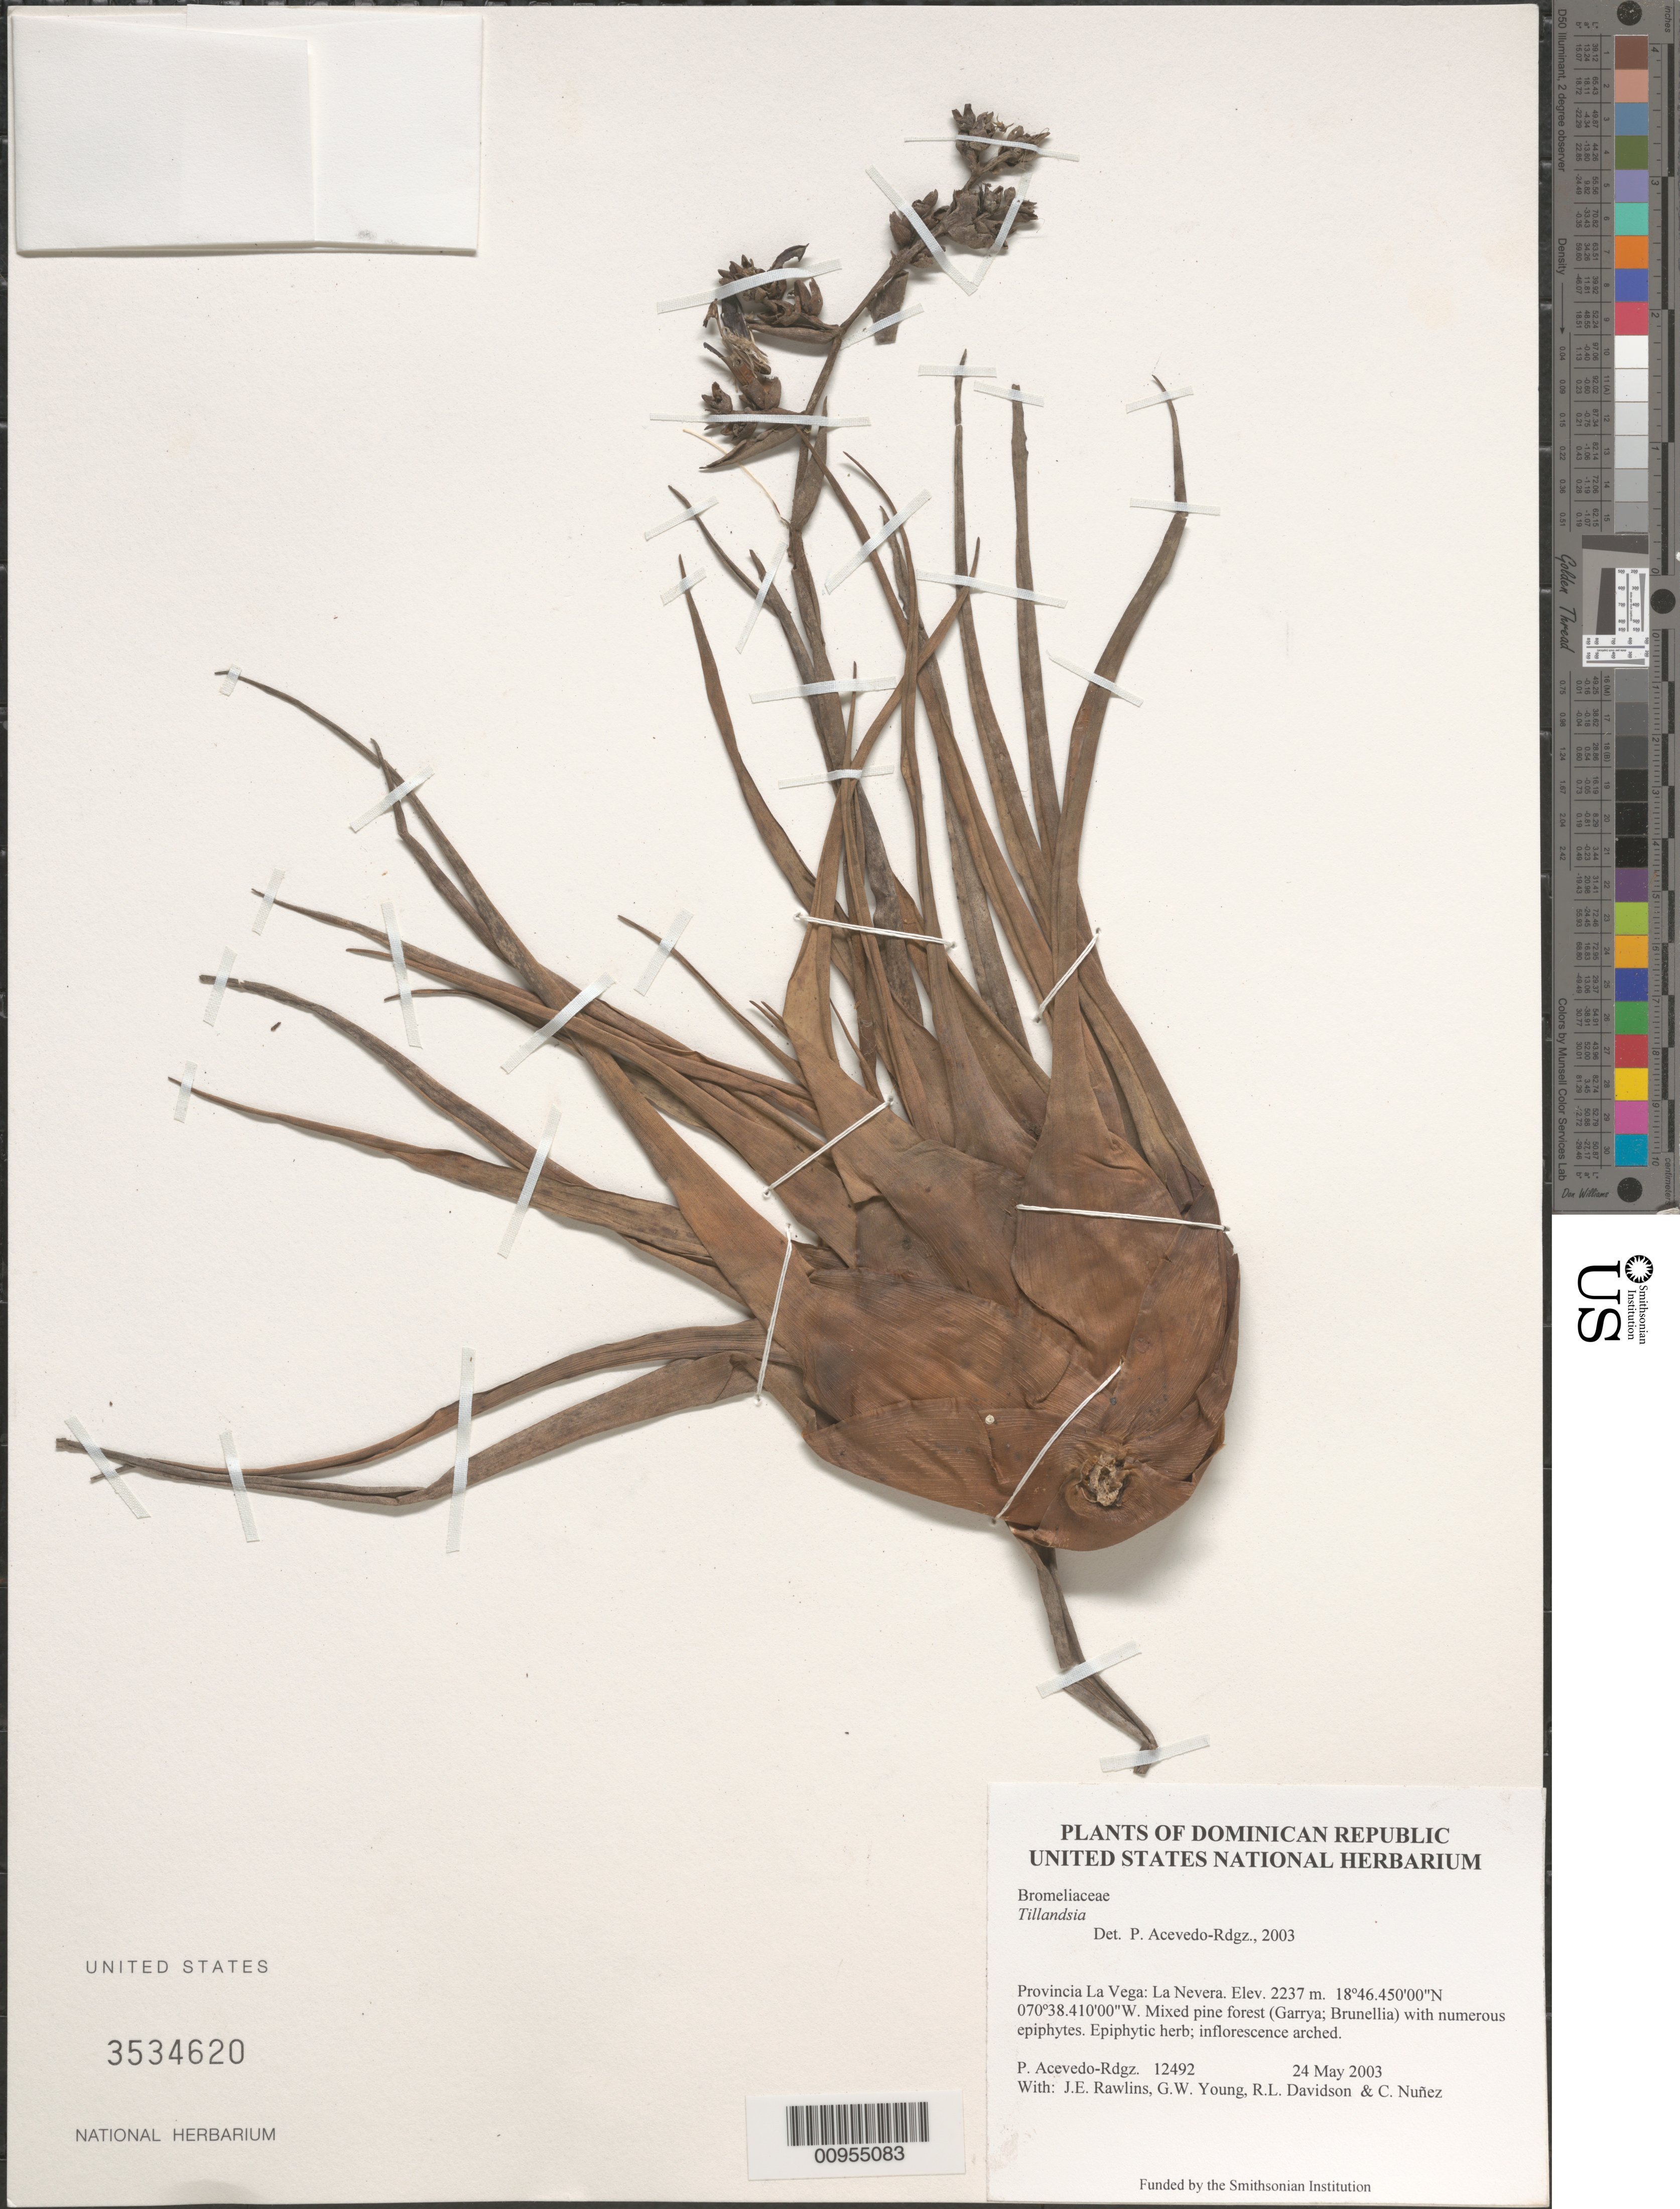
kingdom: Plantae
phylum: Tracheophyta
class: Liliopsida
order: Poales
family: Bromeliaceae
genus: Tillandsia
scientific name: Tillandsia sp.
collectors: P. Acevedo-Rodr., J. Rawlins, G. Young, R. Davidson & C. Nunez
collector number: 12492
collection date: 2003-05-24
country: Dominican Republic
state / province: La Vega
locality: La Nevera.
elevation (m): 2237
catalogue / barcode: US 3534620